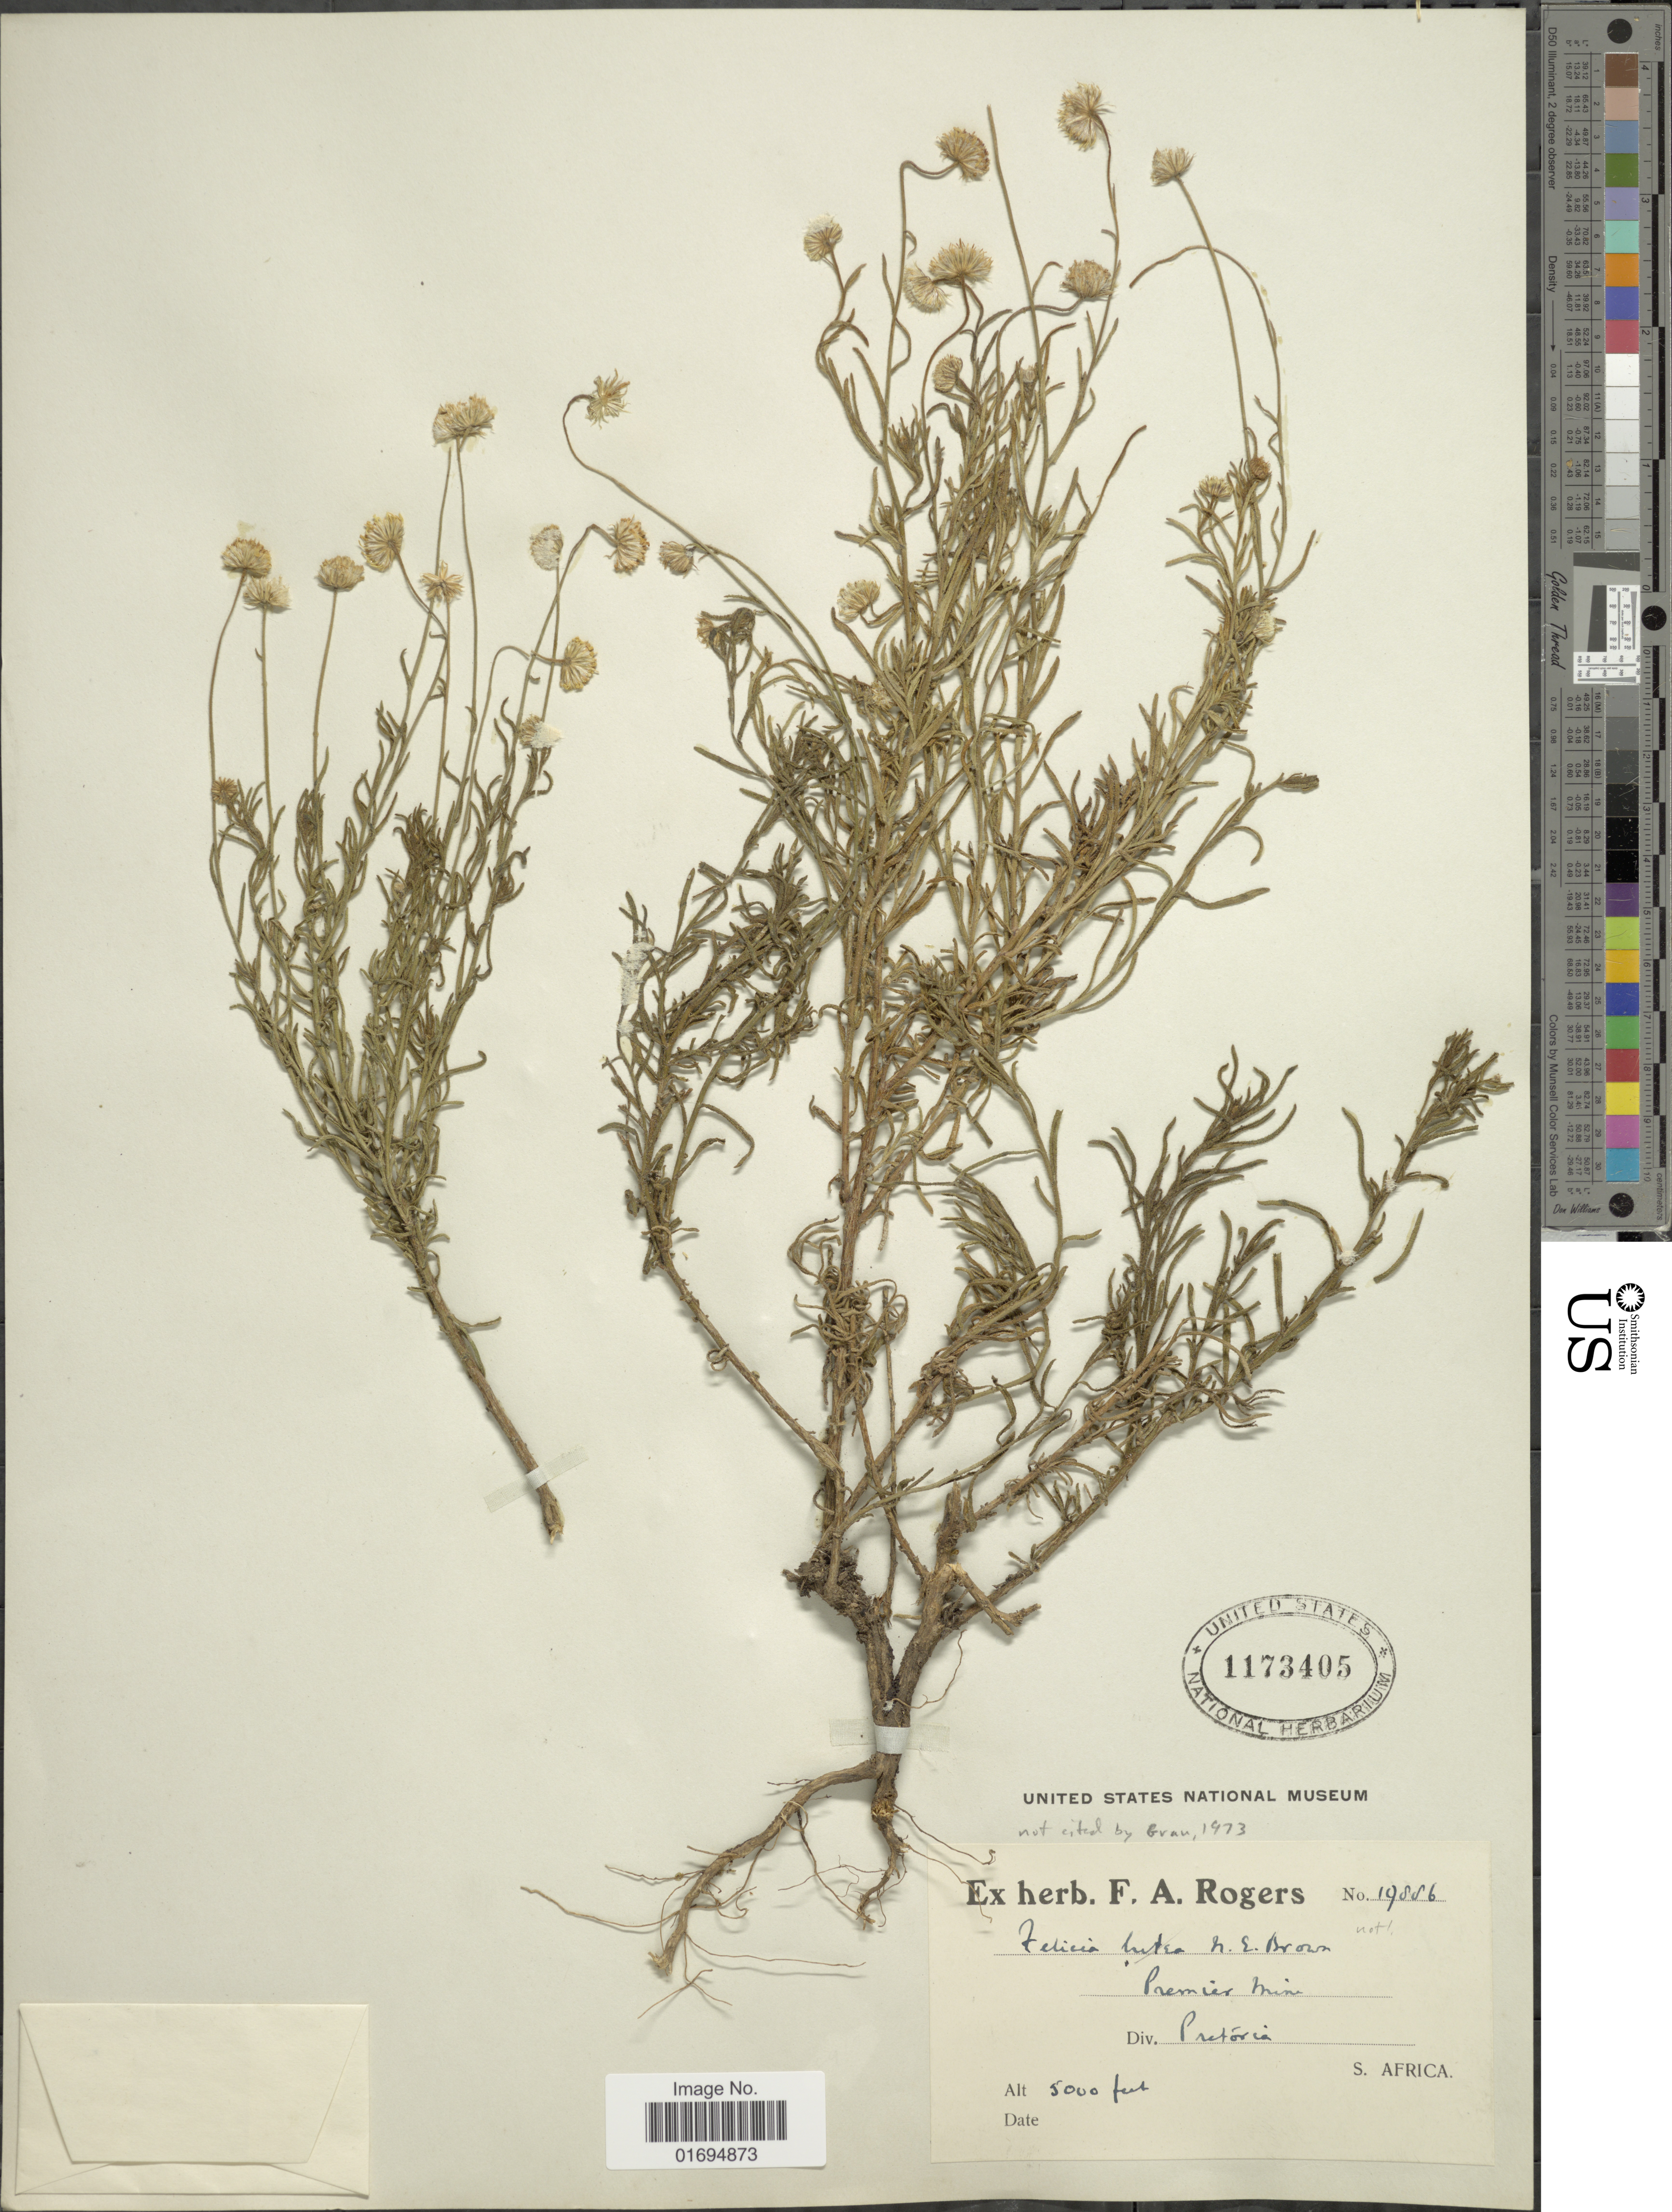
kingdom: Plantae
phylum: Tracheophyta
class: Magnoliopsida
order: Asterales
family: Asteraceae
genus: Felicia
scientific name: Felicia sp.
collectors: ex herb. F. A. Rogers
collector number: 19886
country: South Africa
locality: S. Africa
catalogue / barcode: US 1173405